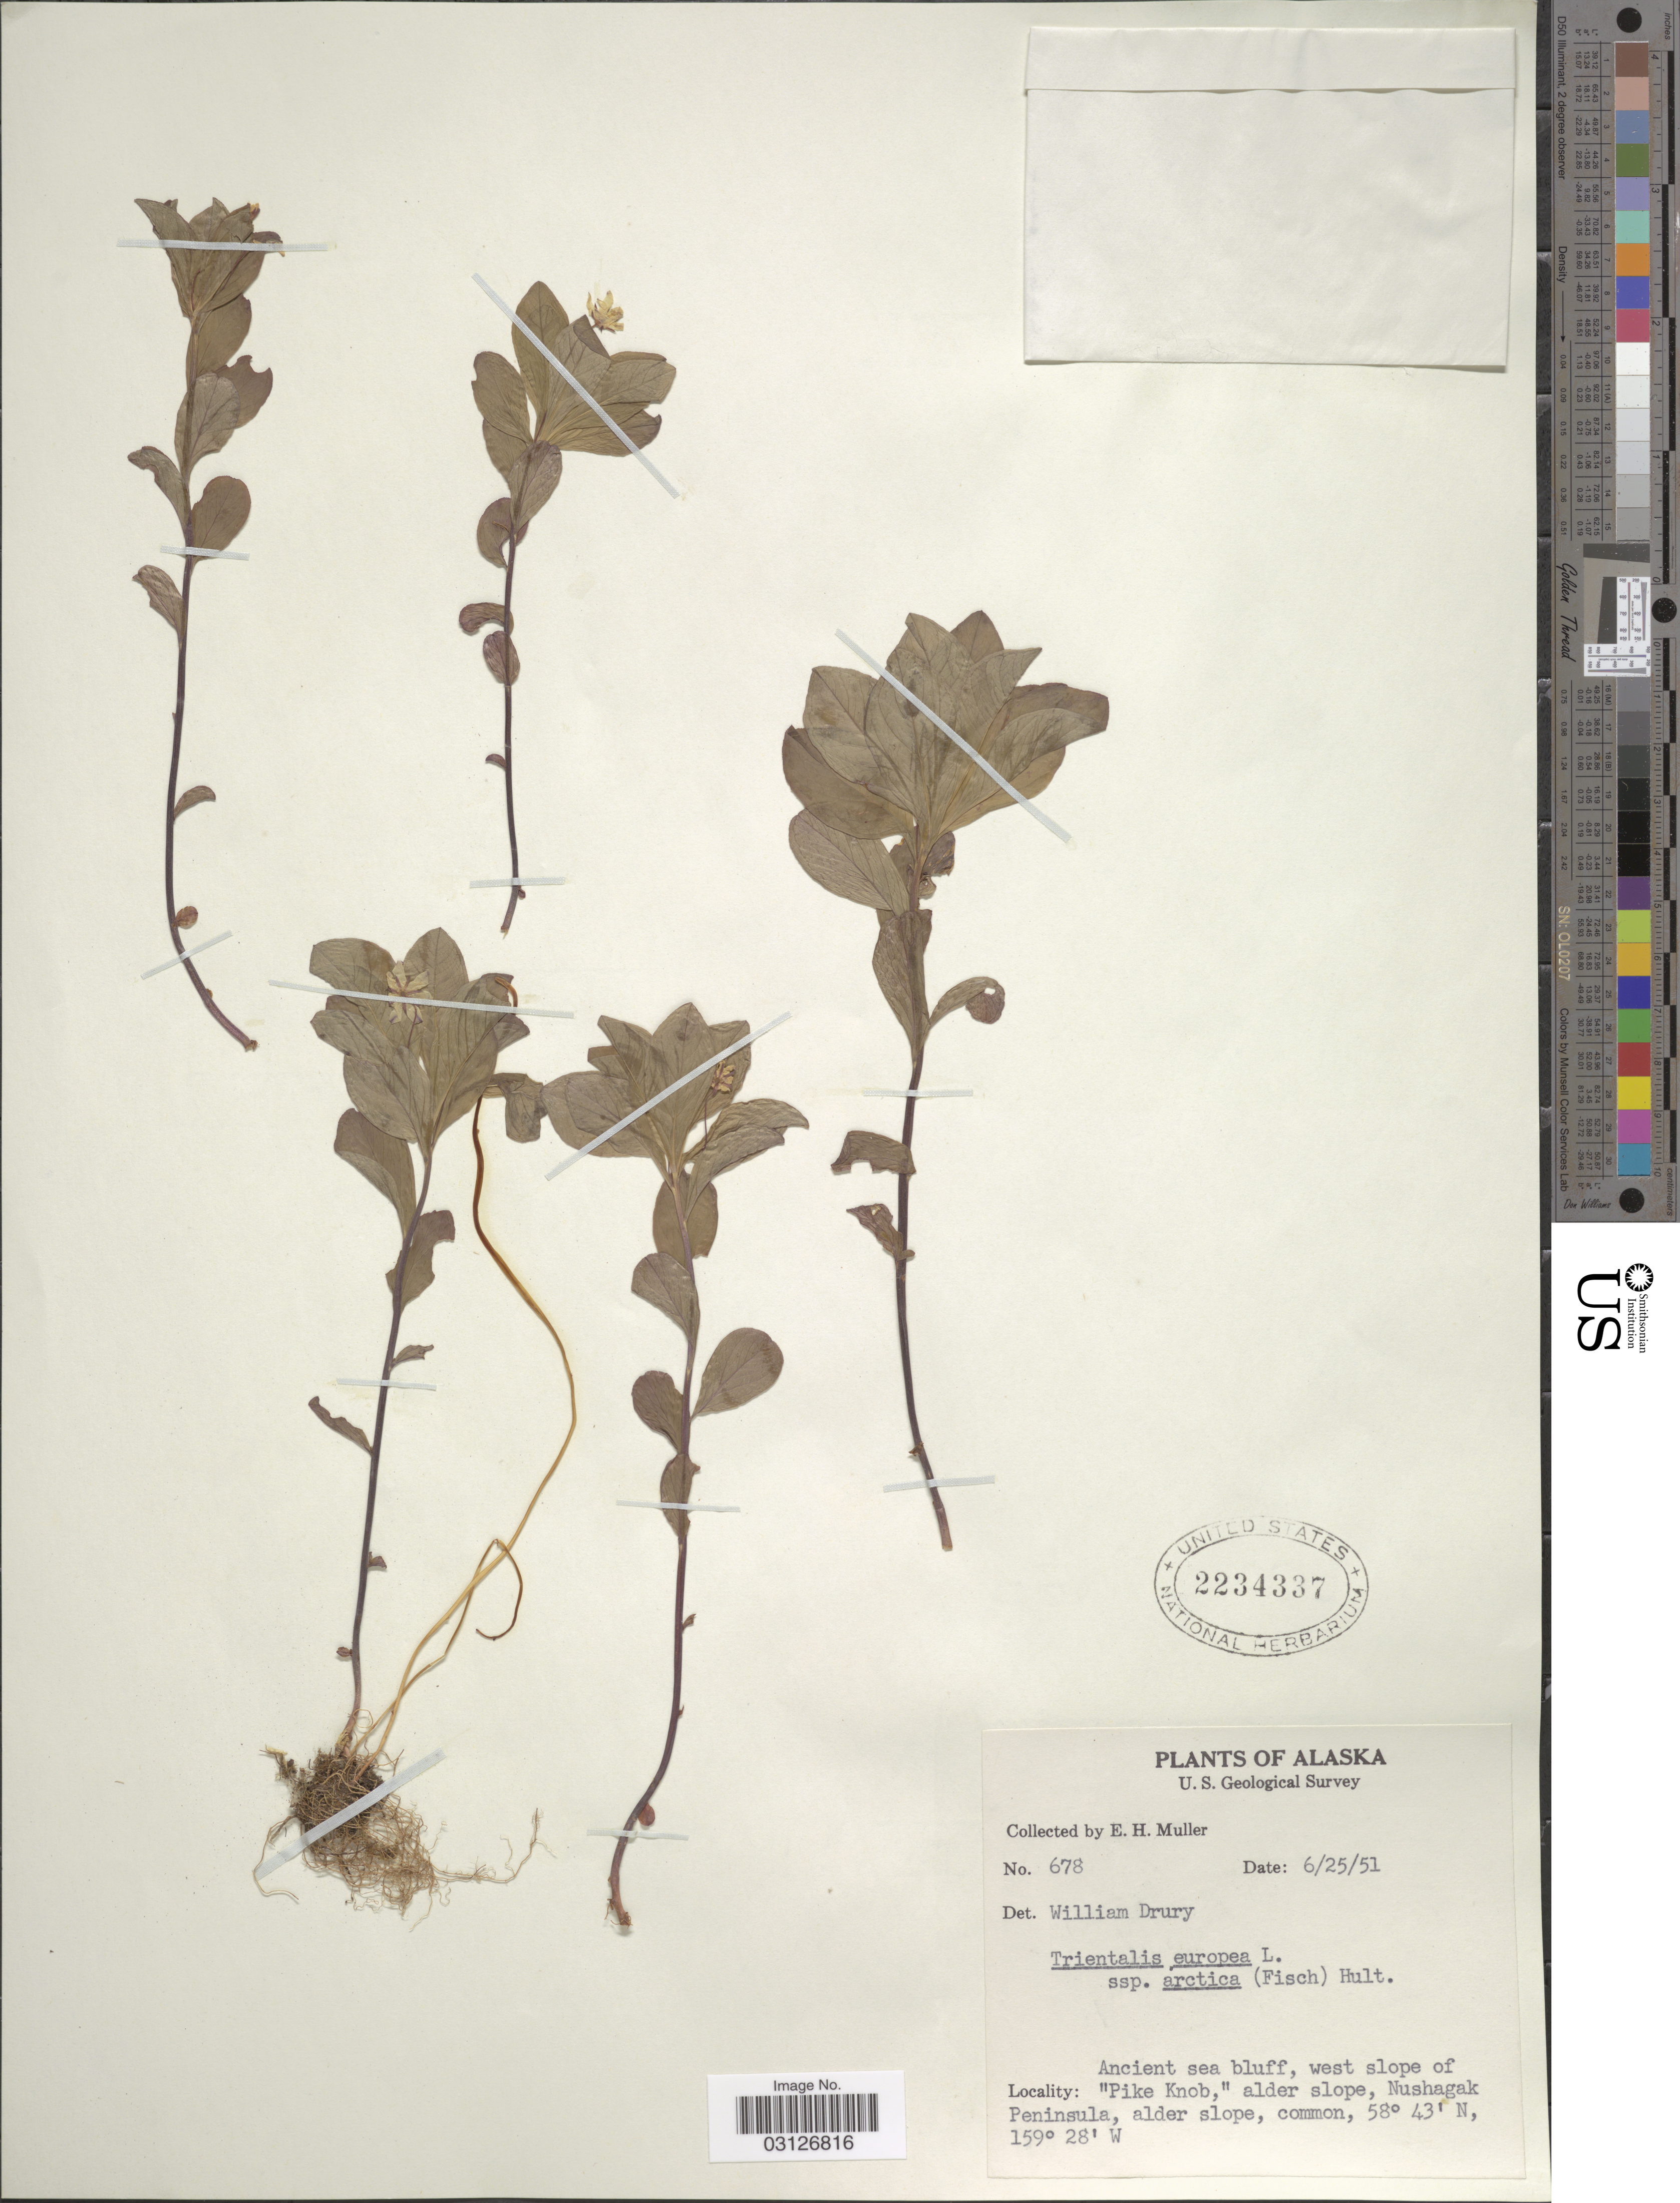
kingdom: Plantae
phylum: Tracheophyta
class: Magnoliopsida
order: Ericales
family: Primulaceae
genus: Trientalis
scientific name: Trientalis europaea subsp. arctica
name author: (Fisch. ex Hook.) Hultén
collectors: E. H. Muller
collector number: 678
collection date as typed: Transcribed d/m/y: 25/6/51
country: United States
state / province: Alaska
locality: Ancient sea bluff, west slope of "Pike Knob," alder slope, Nushagak Peninsula, alder slope.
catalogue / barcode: US 2234337